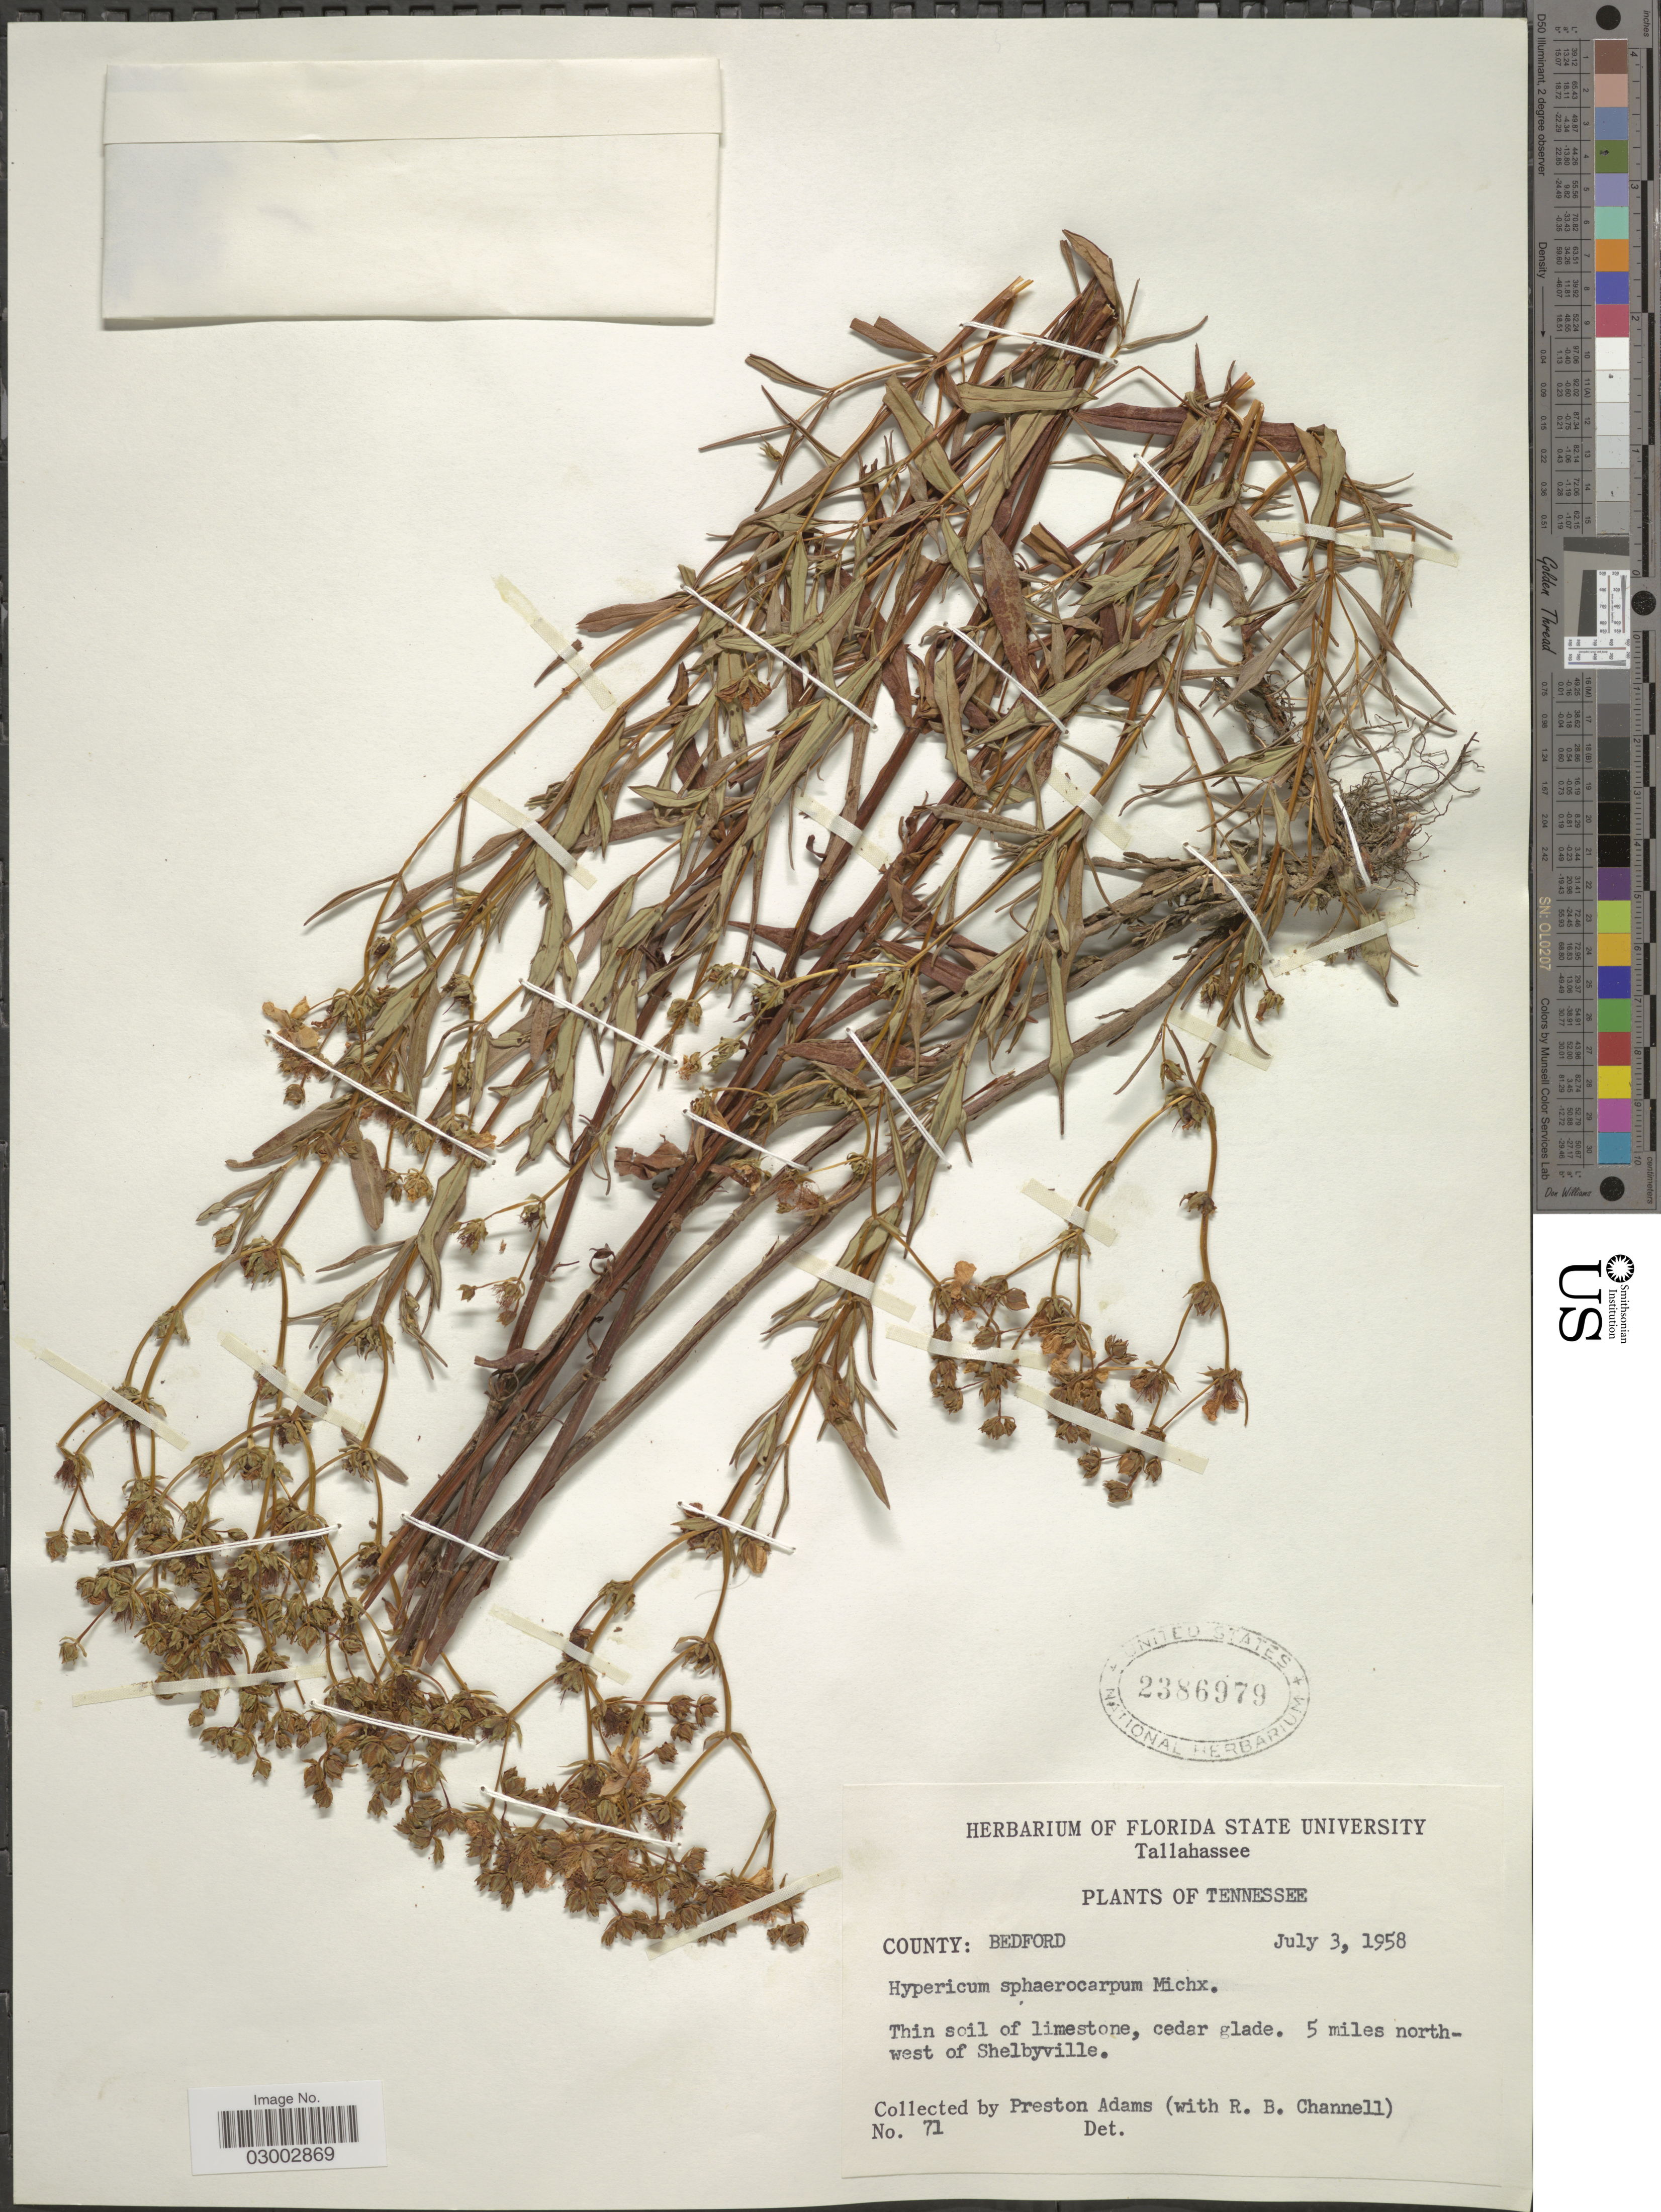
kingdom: Plantae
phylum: Tracheophyta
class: Magnoliopsida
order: Malpighiales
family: Hypericaceae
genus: Hypericum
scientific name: Hypericum sphaerocarpum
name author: Michx.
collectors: P. Adams & R. B. Channell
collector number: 71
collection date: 1958-07-03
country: United States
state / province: Tennessee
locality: County: Bedford. 5 miles northwest of Shelbyville.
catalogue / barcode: US 2386979